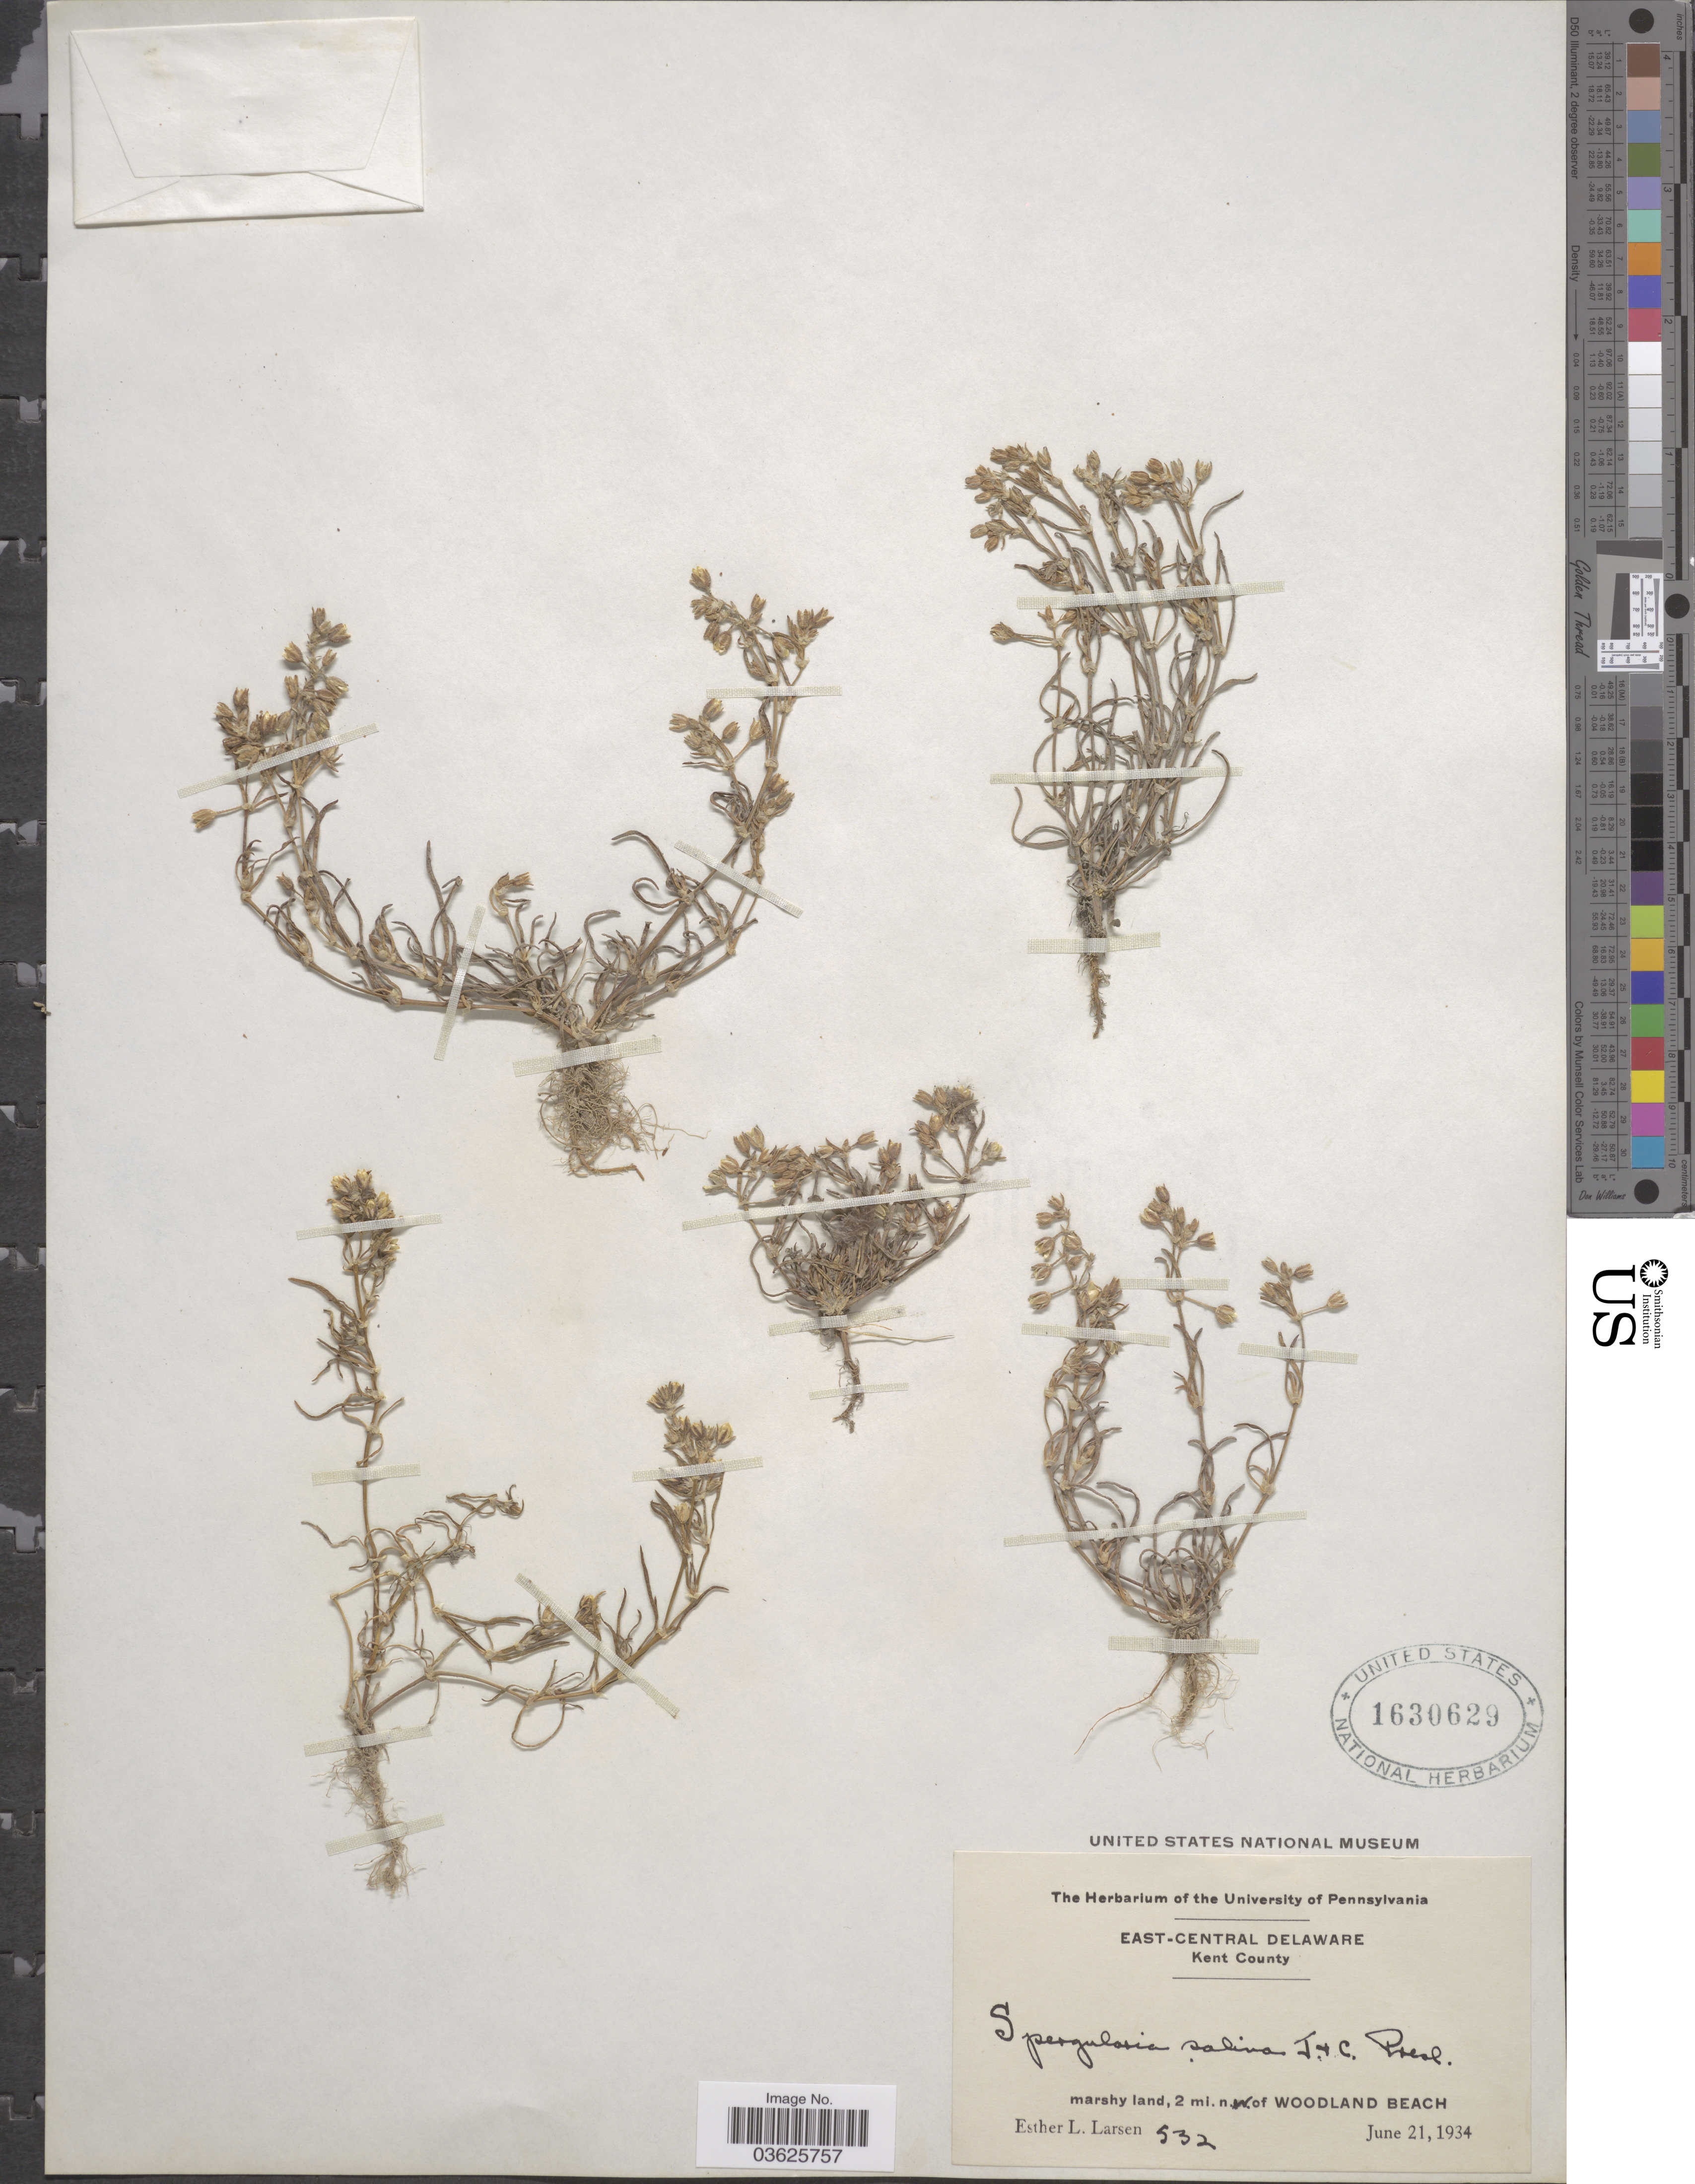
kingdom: Plantae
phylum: Tracheophyta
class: Magnoliopsida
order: Caryophyllales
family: Caryophyllaceae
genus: Spergularia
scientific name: Spergularia salina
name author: J. Presl & C. Presl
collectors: E. Larsen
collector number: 532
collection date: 1934-06-21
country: United States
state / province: Delaware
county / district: Kent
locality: East-Central Delaware. Kent County. Marshy land, 2 mi. n.w. of Woodland Beach.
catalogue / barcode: US 1630629